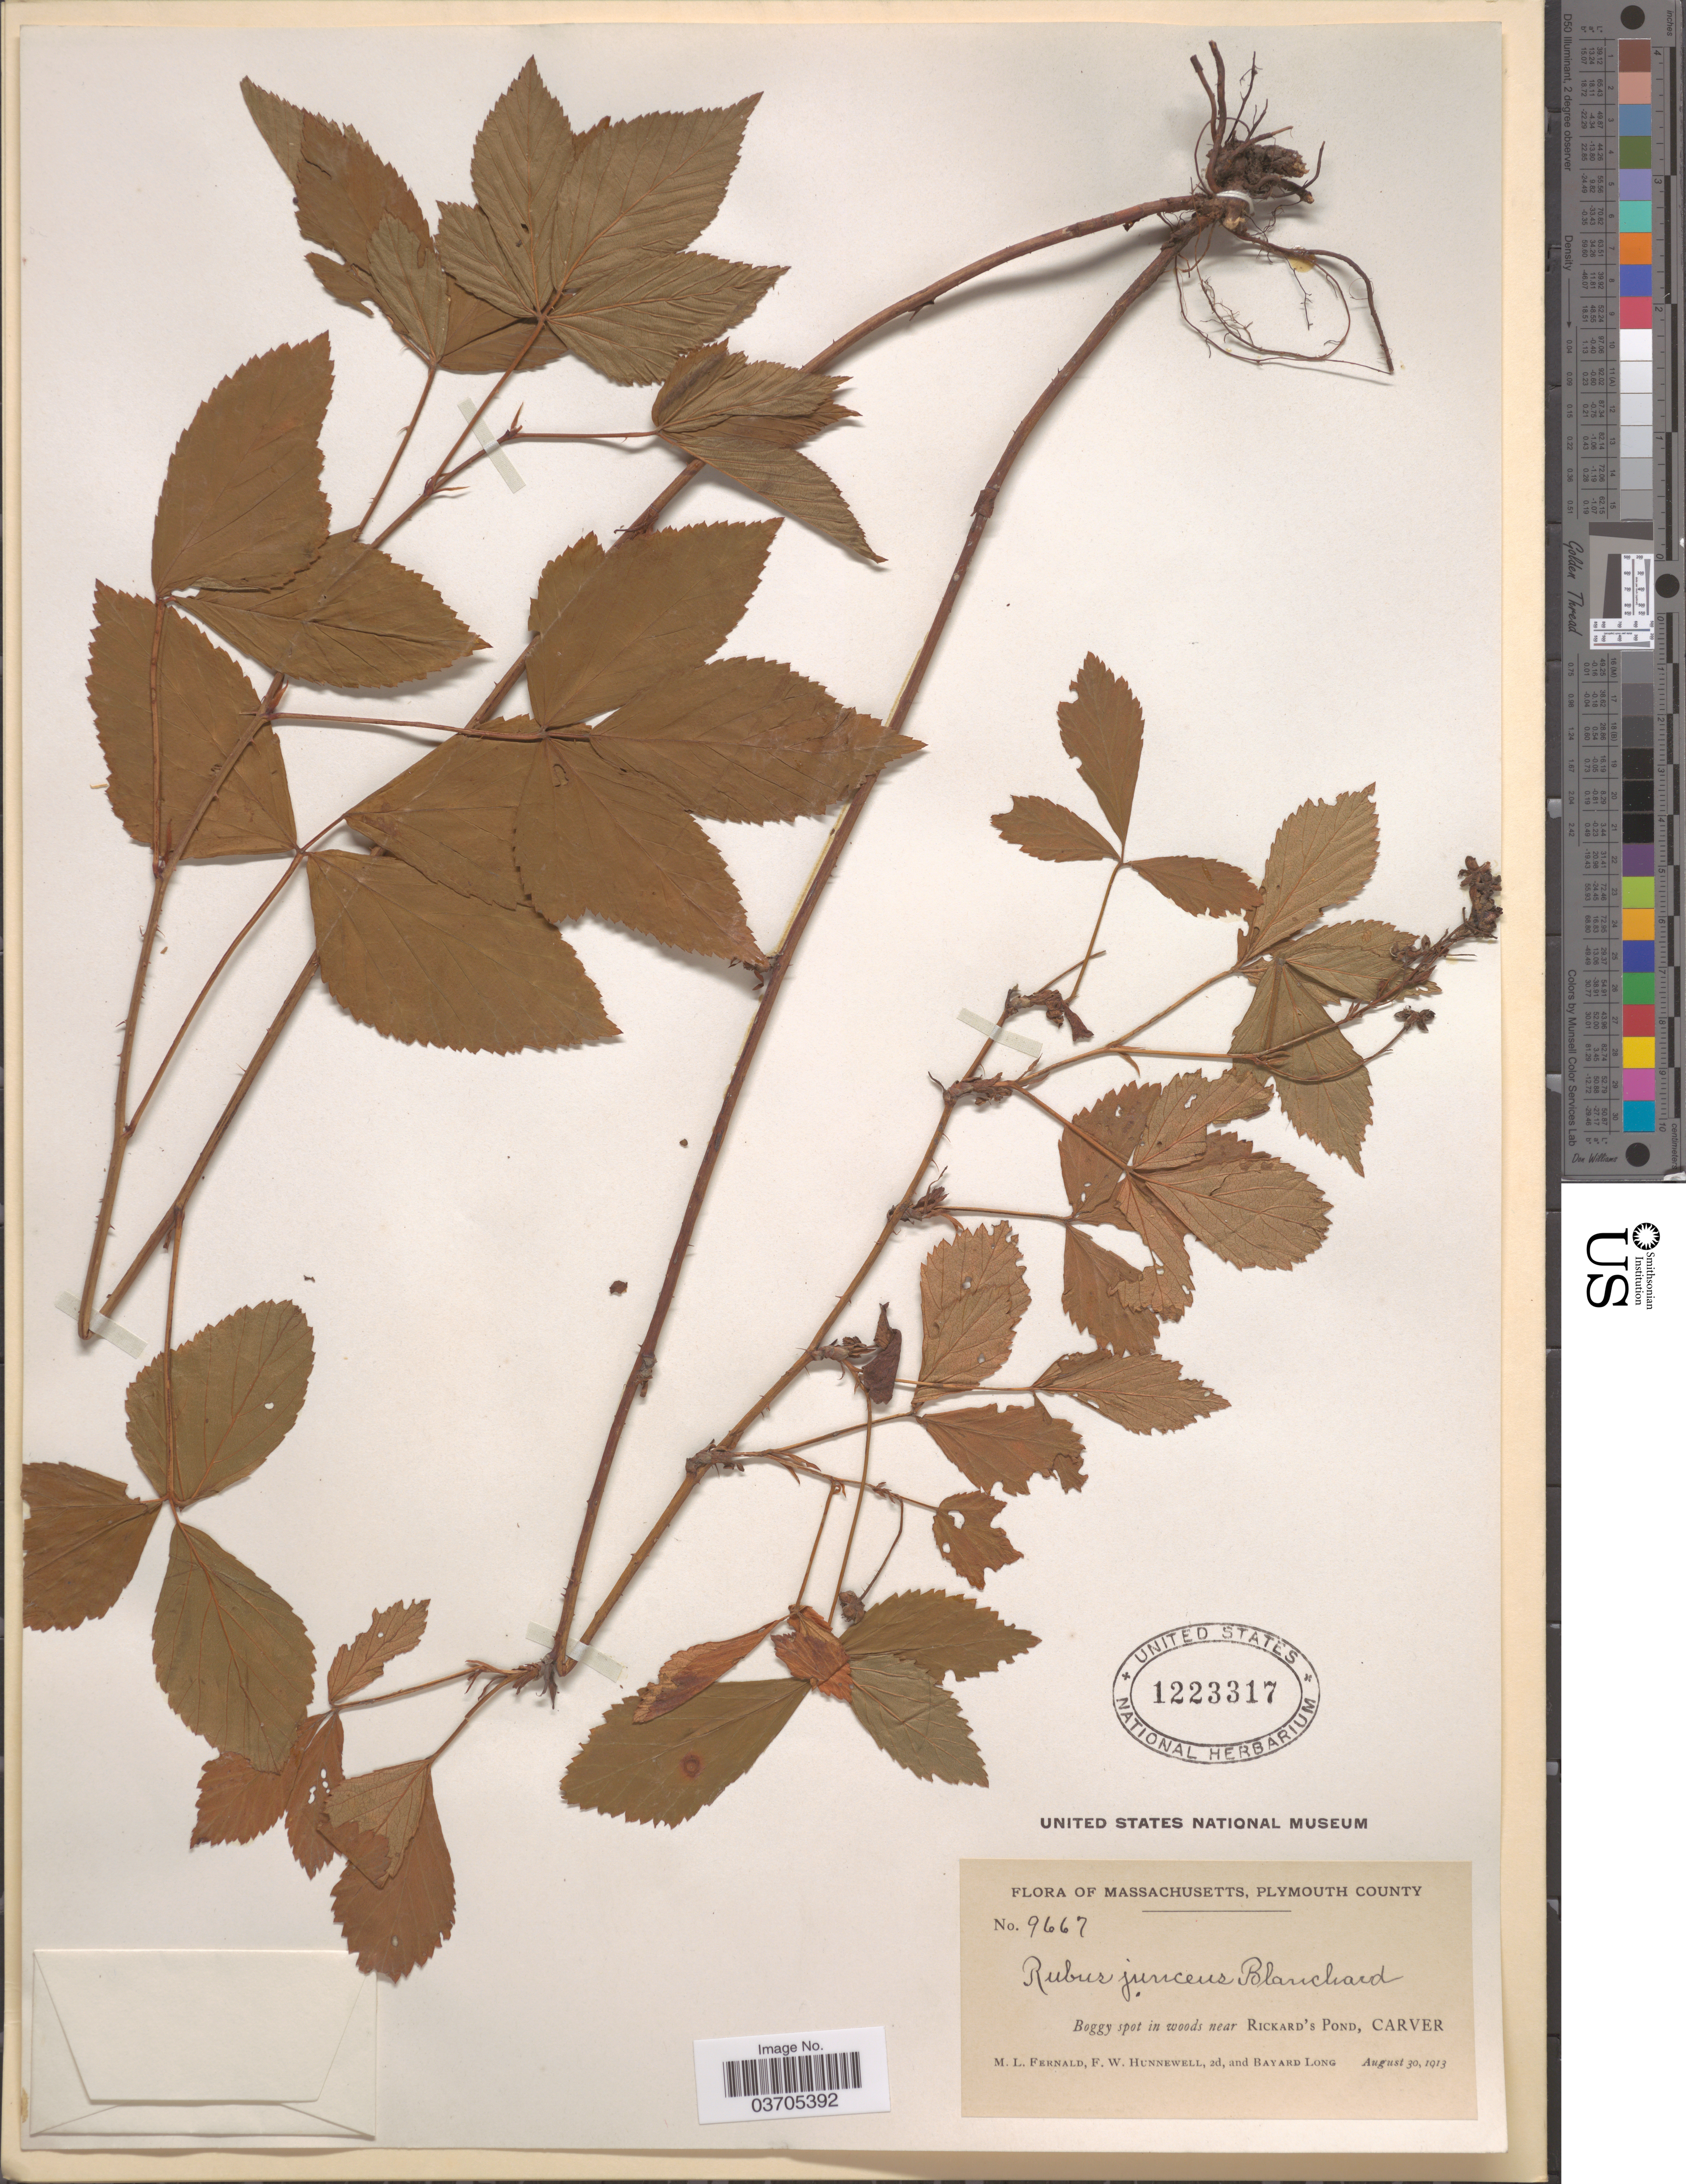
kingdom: Plantae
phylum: Tracheophyta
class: Magnoliopsida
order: Rosales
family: Rosaceae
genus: Rubus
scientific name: Rubus junceus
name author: Blanch.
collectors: M. L. Fernald, F. Hunnewell & B. Long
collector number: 9667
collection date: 1913-08-30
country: United States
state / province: Massachusetts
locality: Plymouth County. Boggy spot in woods near Rickard's Pond, Carver.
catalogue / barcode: US 1223317